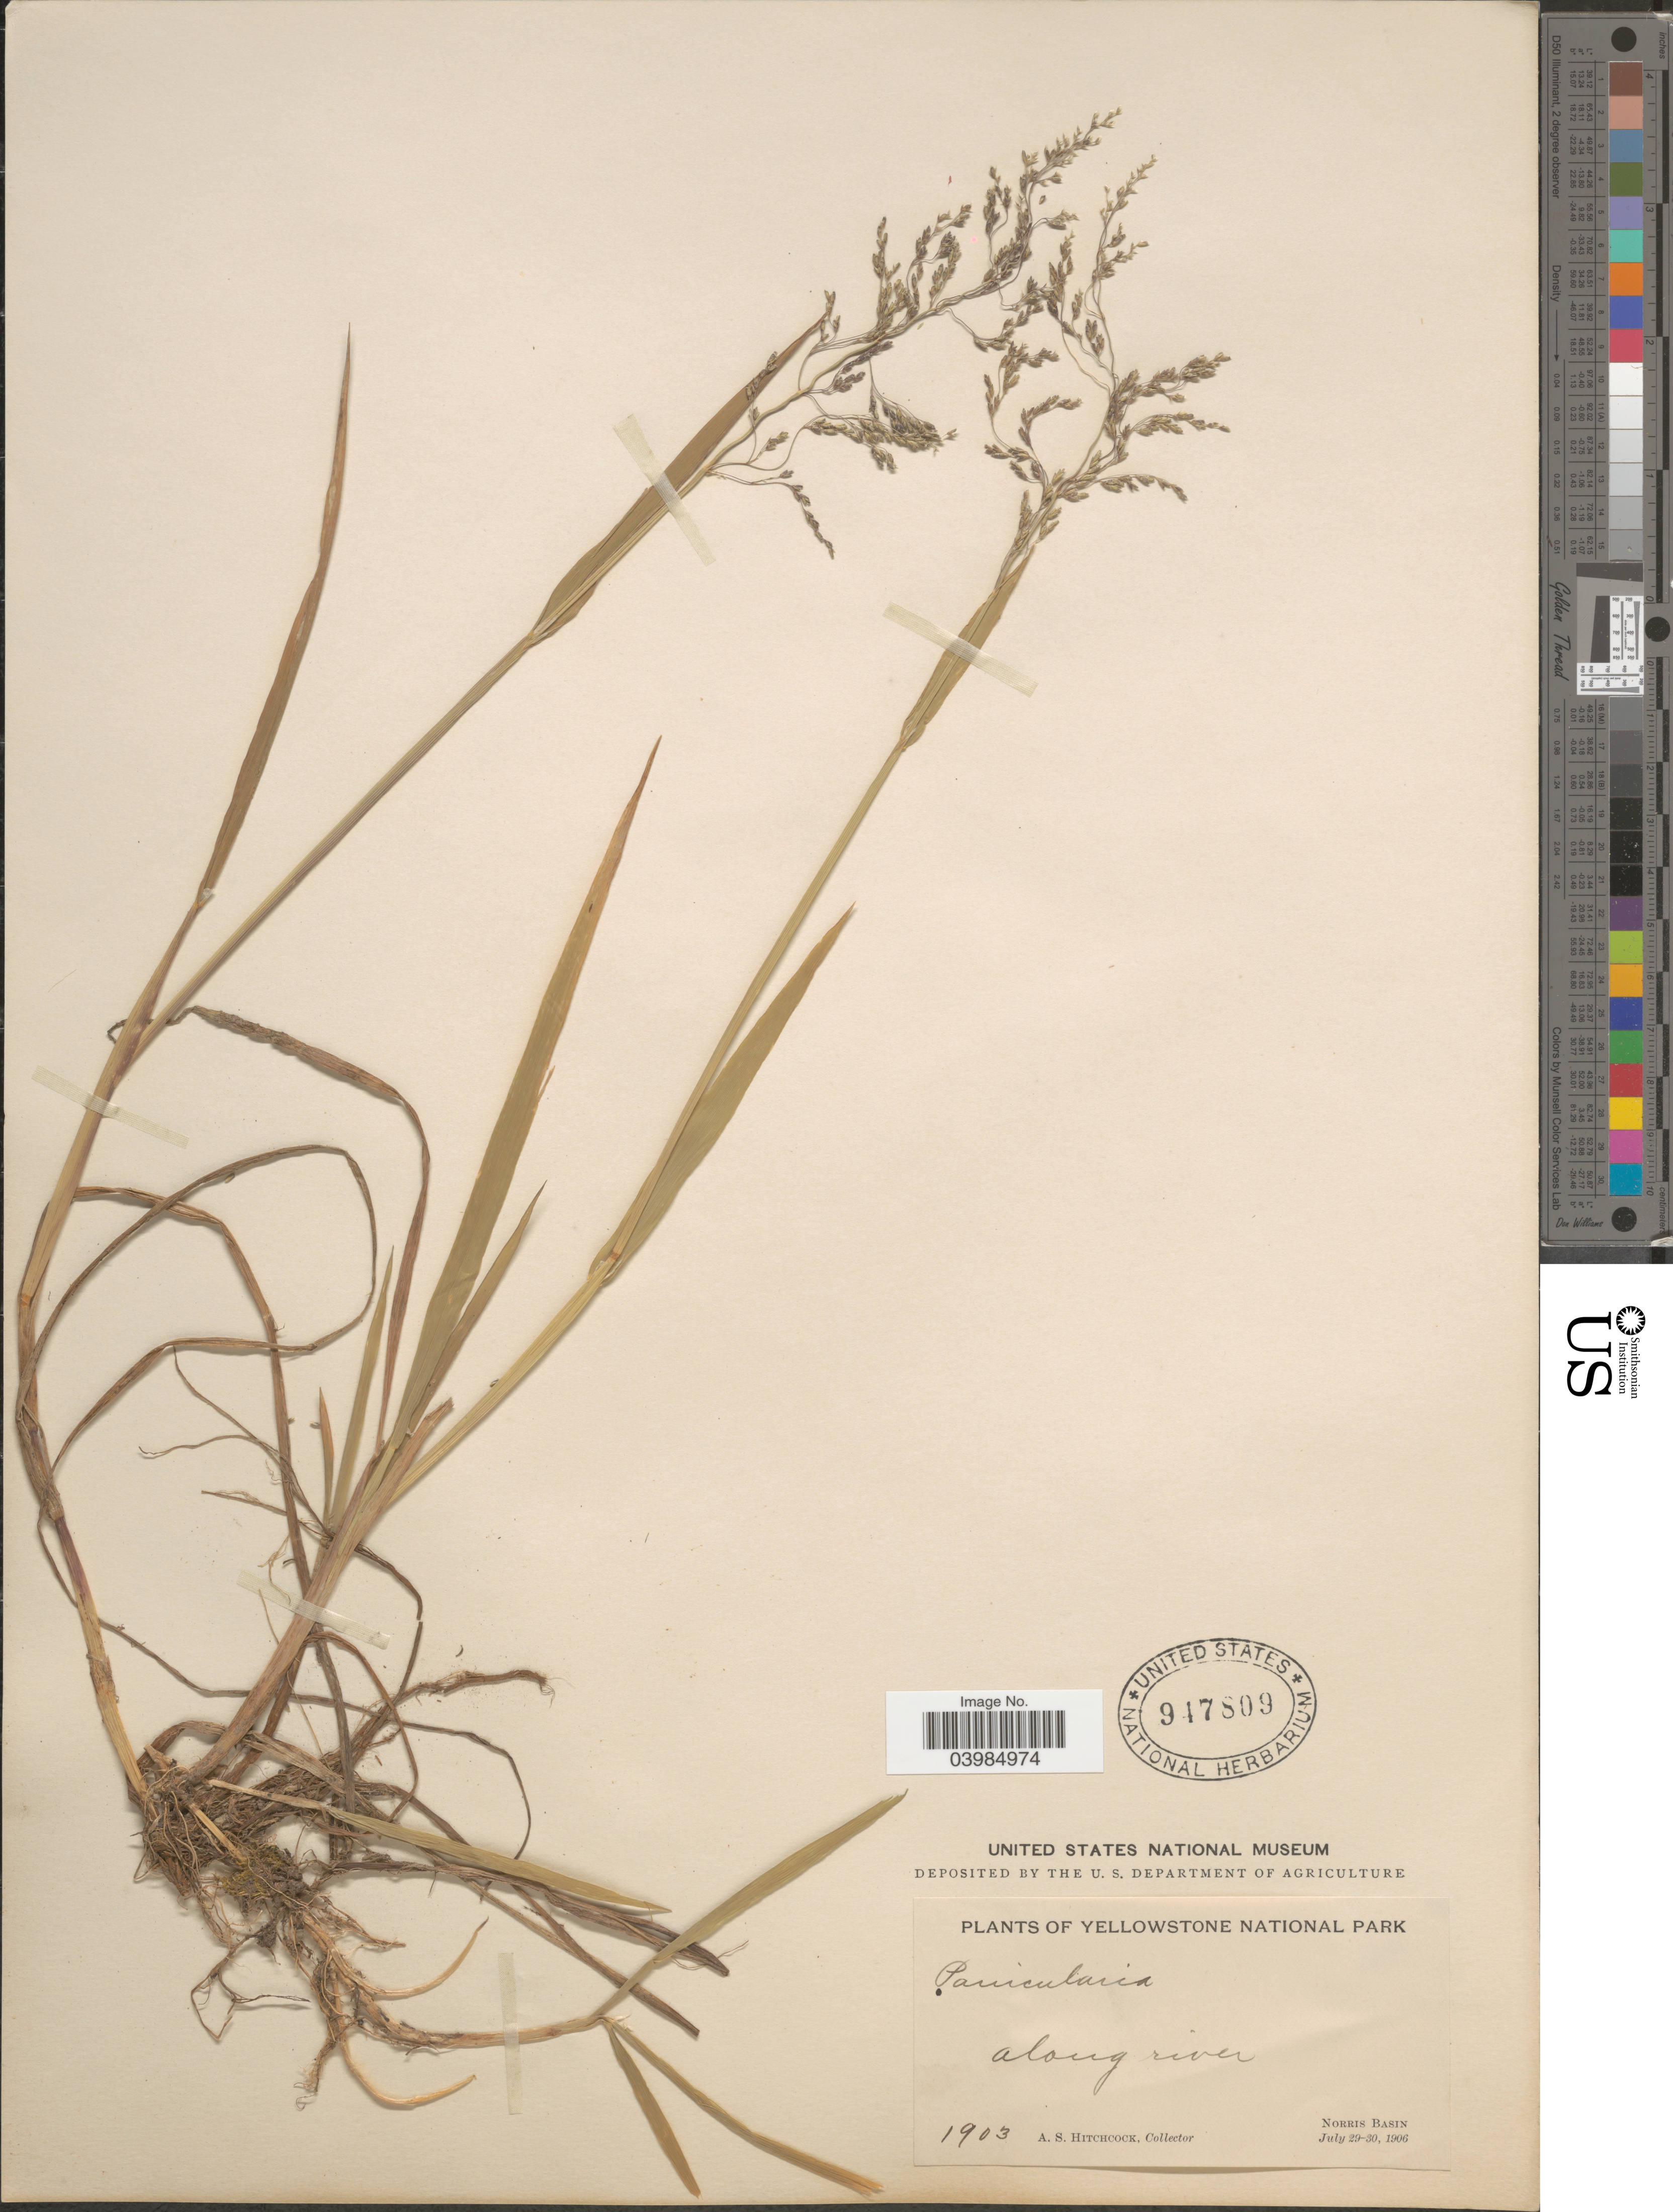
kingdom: Plantae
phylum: Tracheophyta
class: Liliopsida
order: Poales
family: Poaceae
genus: Glyceria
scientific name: Glyceria sp.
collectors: A. S. Hitchcock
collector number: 1903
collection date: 1906-07-29/1906-07-30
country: United States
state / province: Wyoming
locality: Yellowstone National Park. Along river. Norris Basin.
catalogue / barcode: US 947809